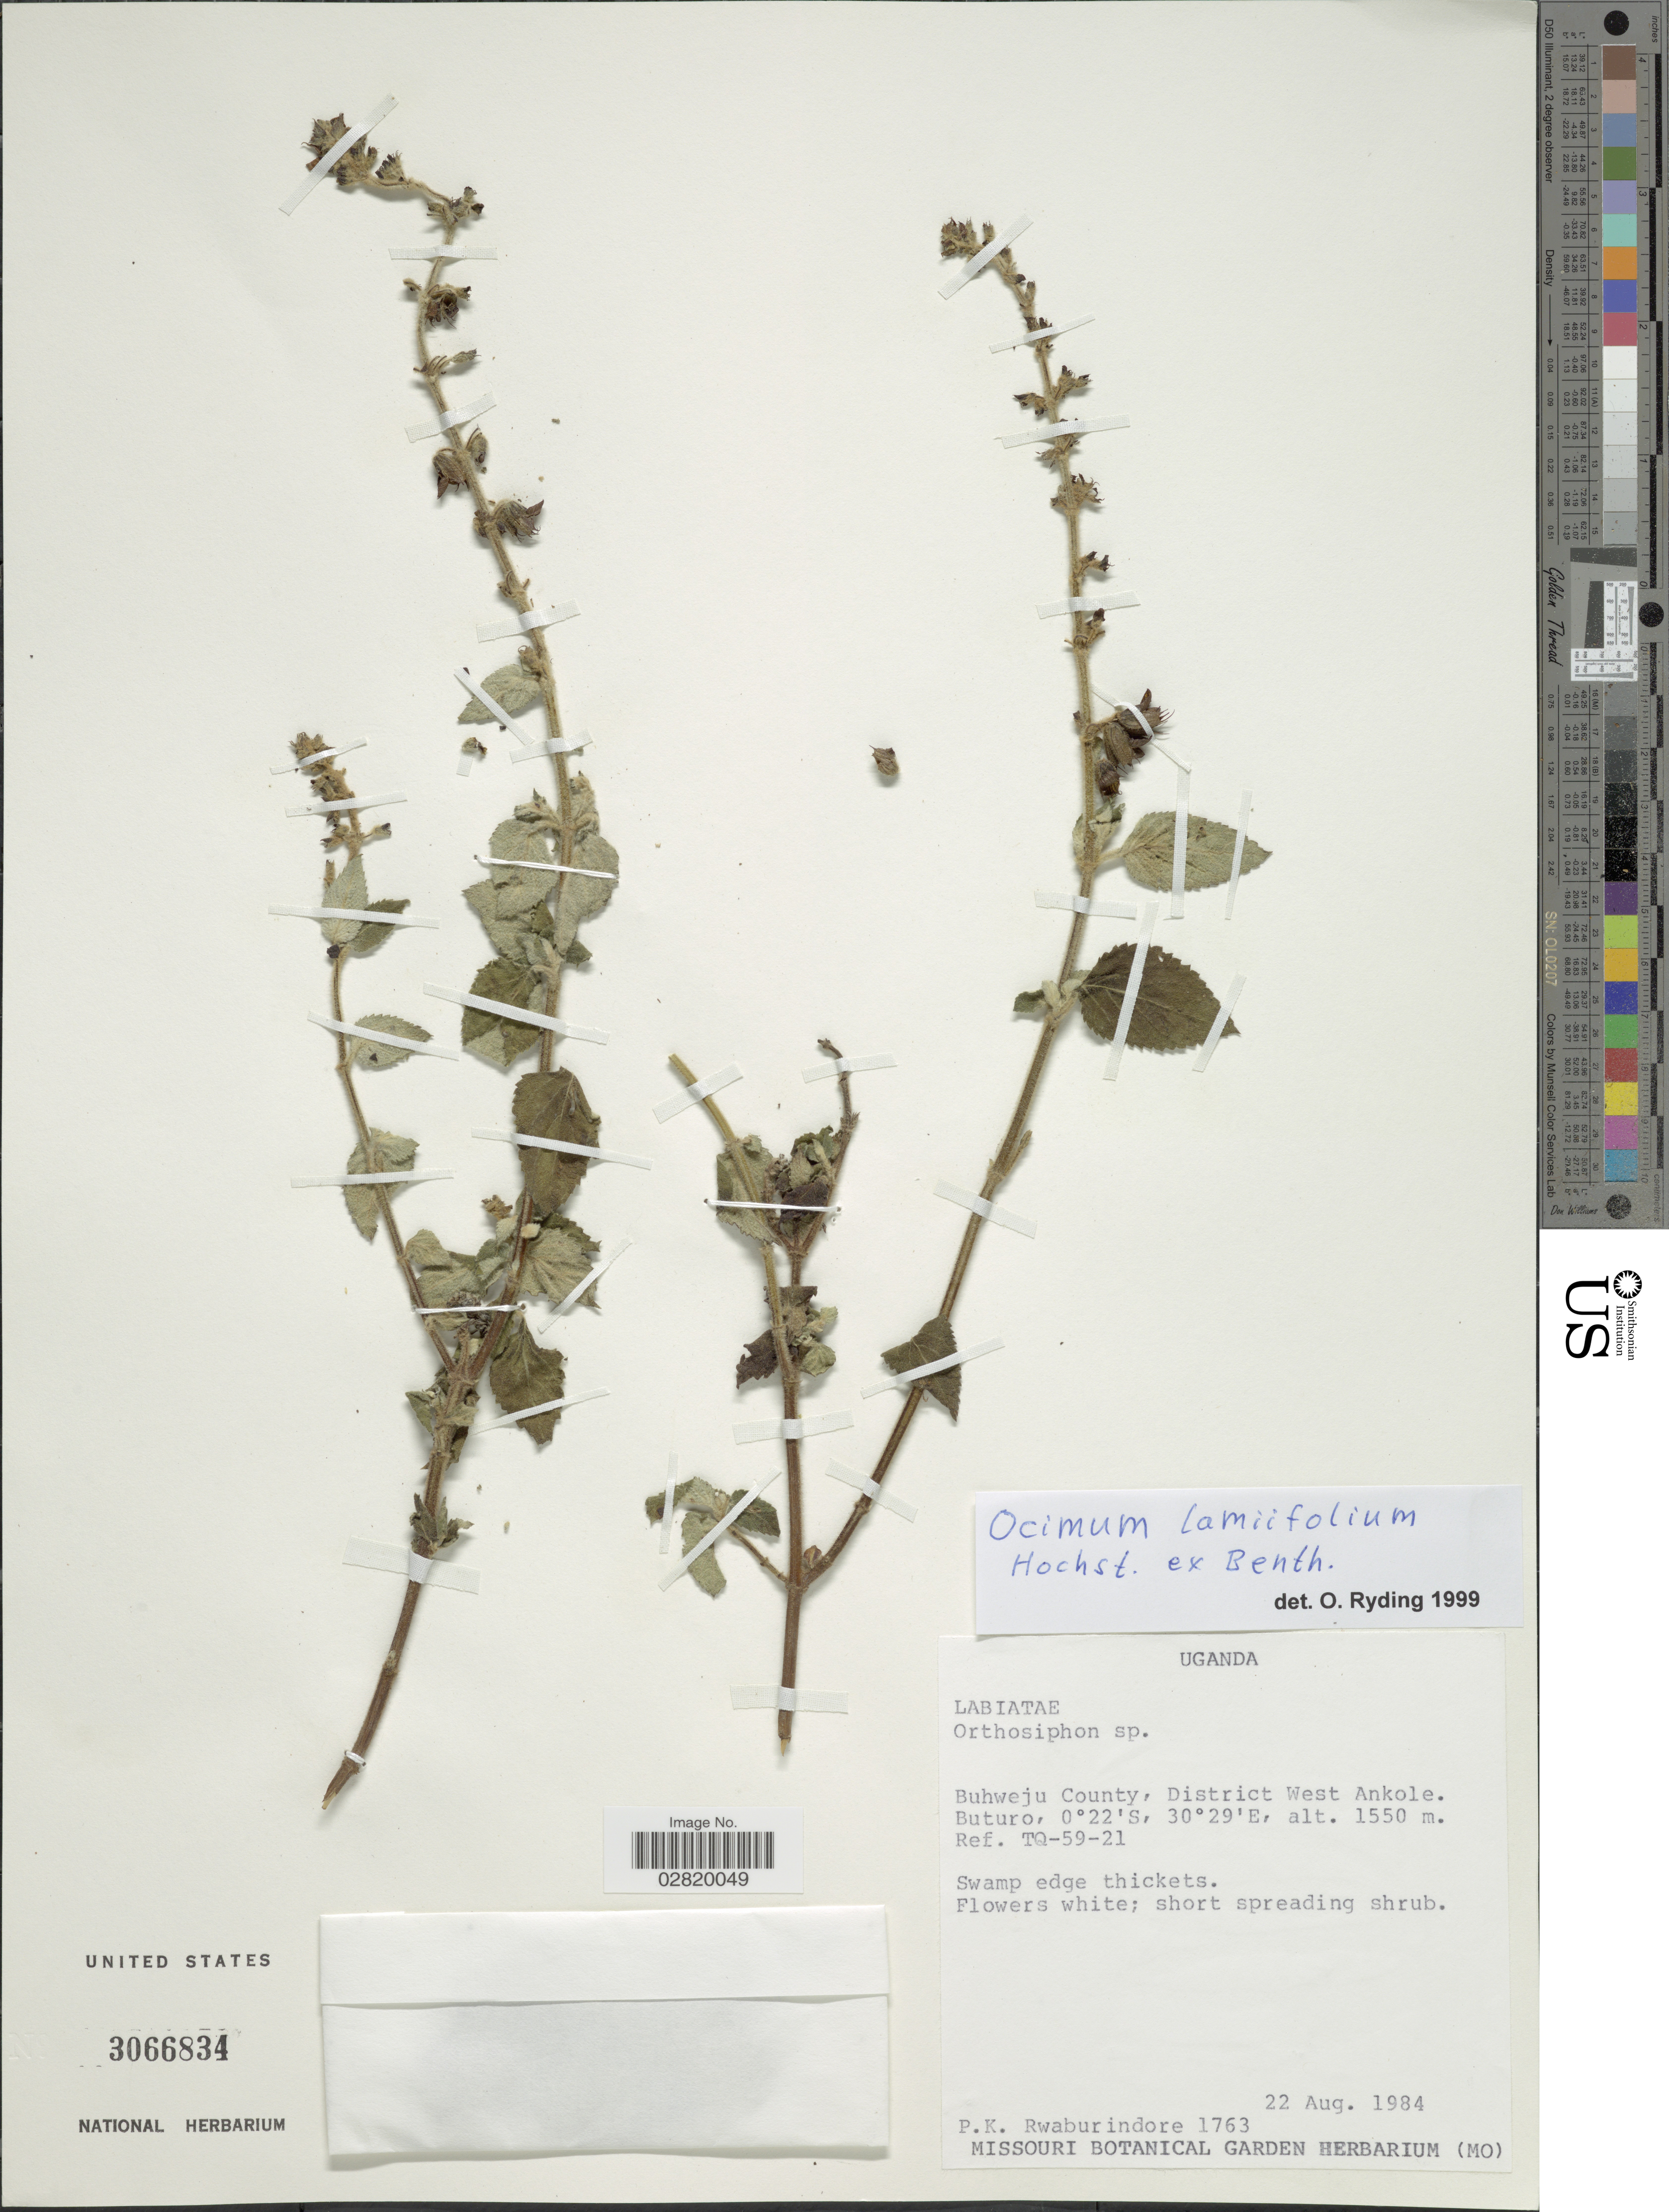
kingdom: Plantae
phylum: Tracheophyta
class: Magnoliopsida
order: Lamiales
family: Lamiaceae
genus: Ocimum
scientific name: Ocimum lamiifolium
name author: Benth.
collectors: P. Rwaburindore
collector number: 1763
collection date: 1984-08-22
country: Uganda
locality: Buhweju County, District West Ankole, Buturo, Ref. TQ-59-21.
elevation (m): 1550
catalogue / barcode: US 3066834